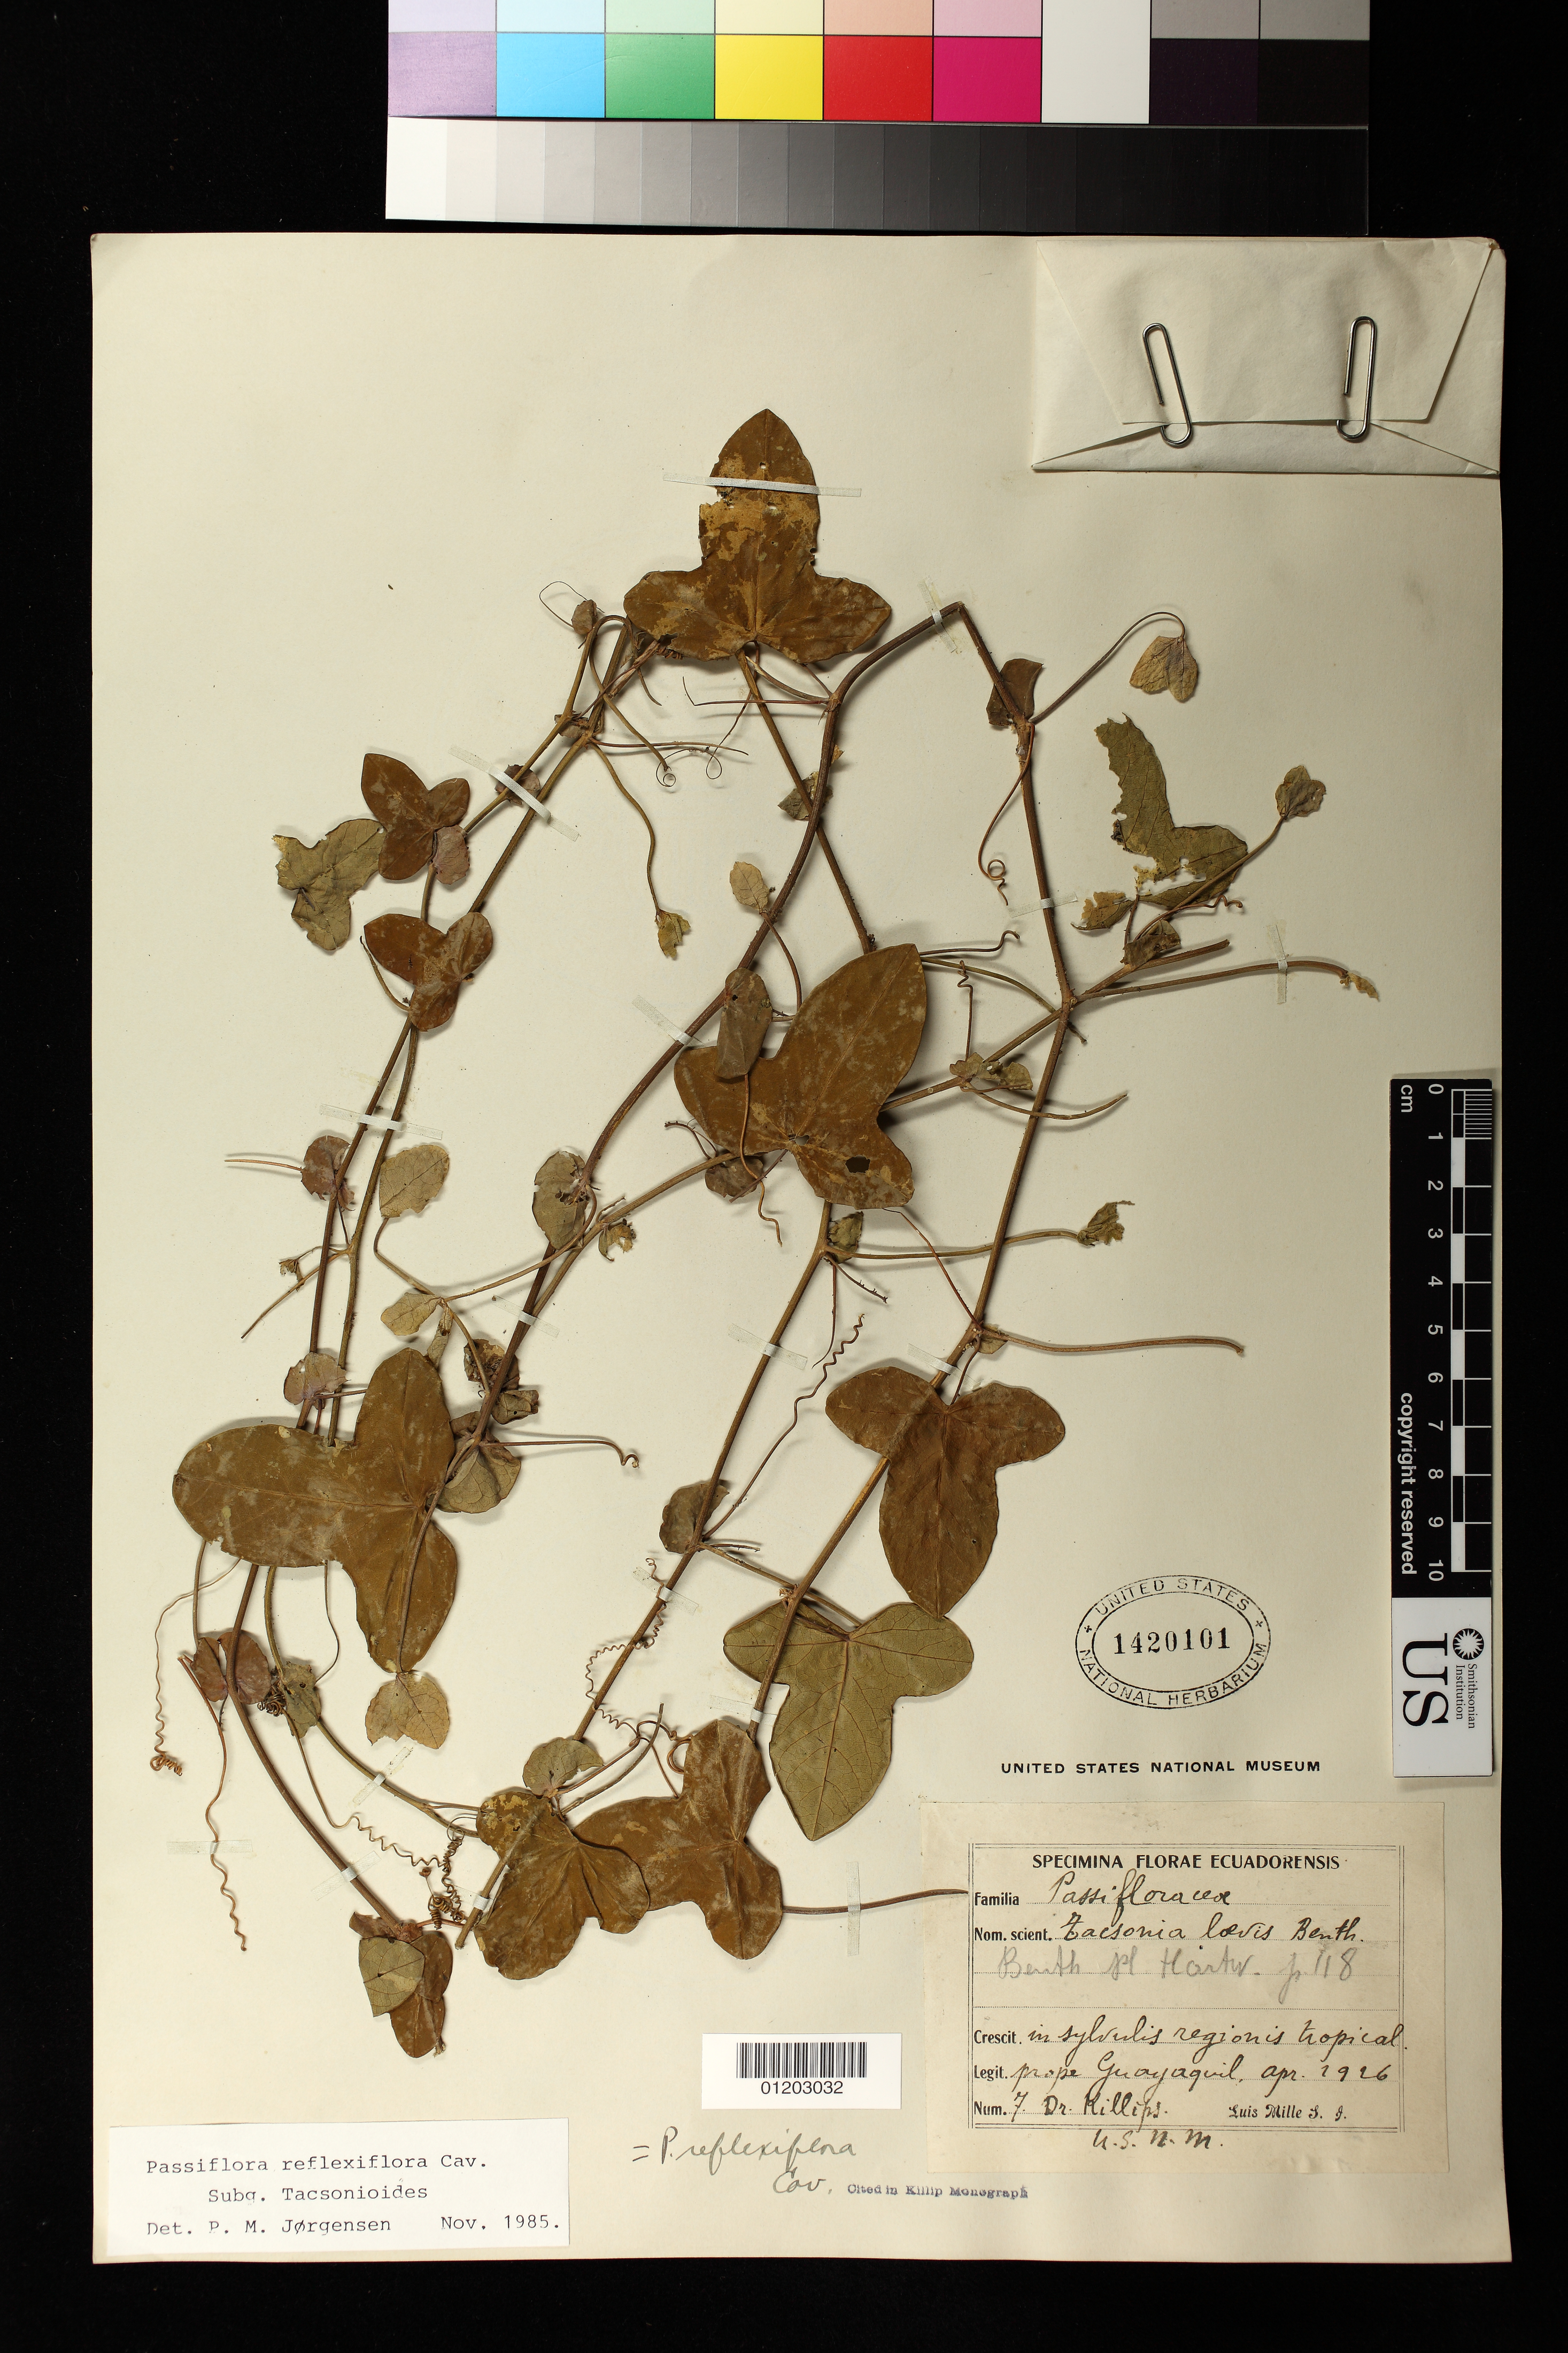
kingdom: Plantae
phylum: Tracheophyta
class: Magnoliopsida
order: Malpighiales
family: Passifloraceae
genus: Passiflora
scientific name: Passiflora reflexiflora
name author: Cav.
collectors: E. P. Killip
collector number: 7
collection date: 1926-04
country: Ecuador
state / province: Guayas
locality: Guayaquil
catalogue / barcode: US 1420101